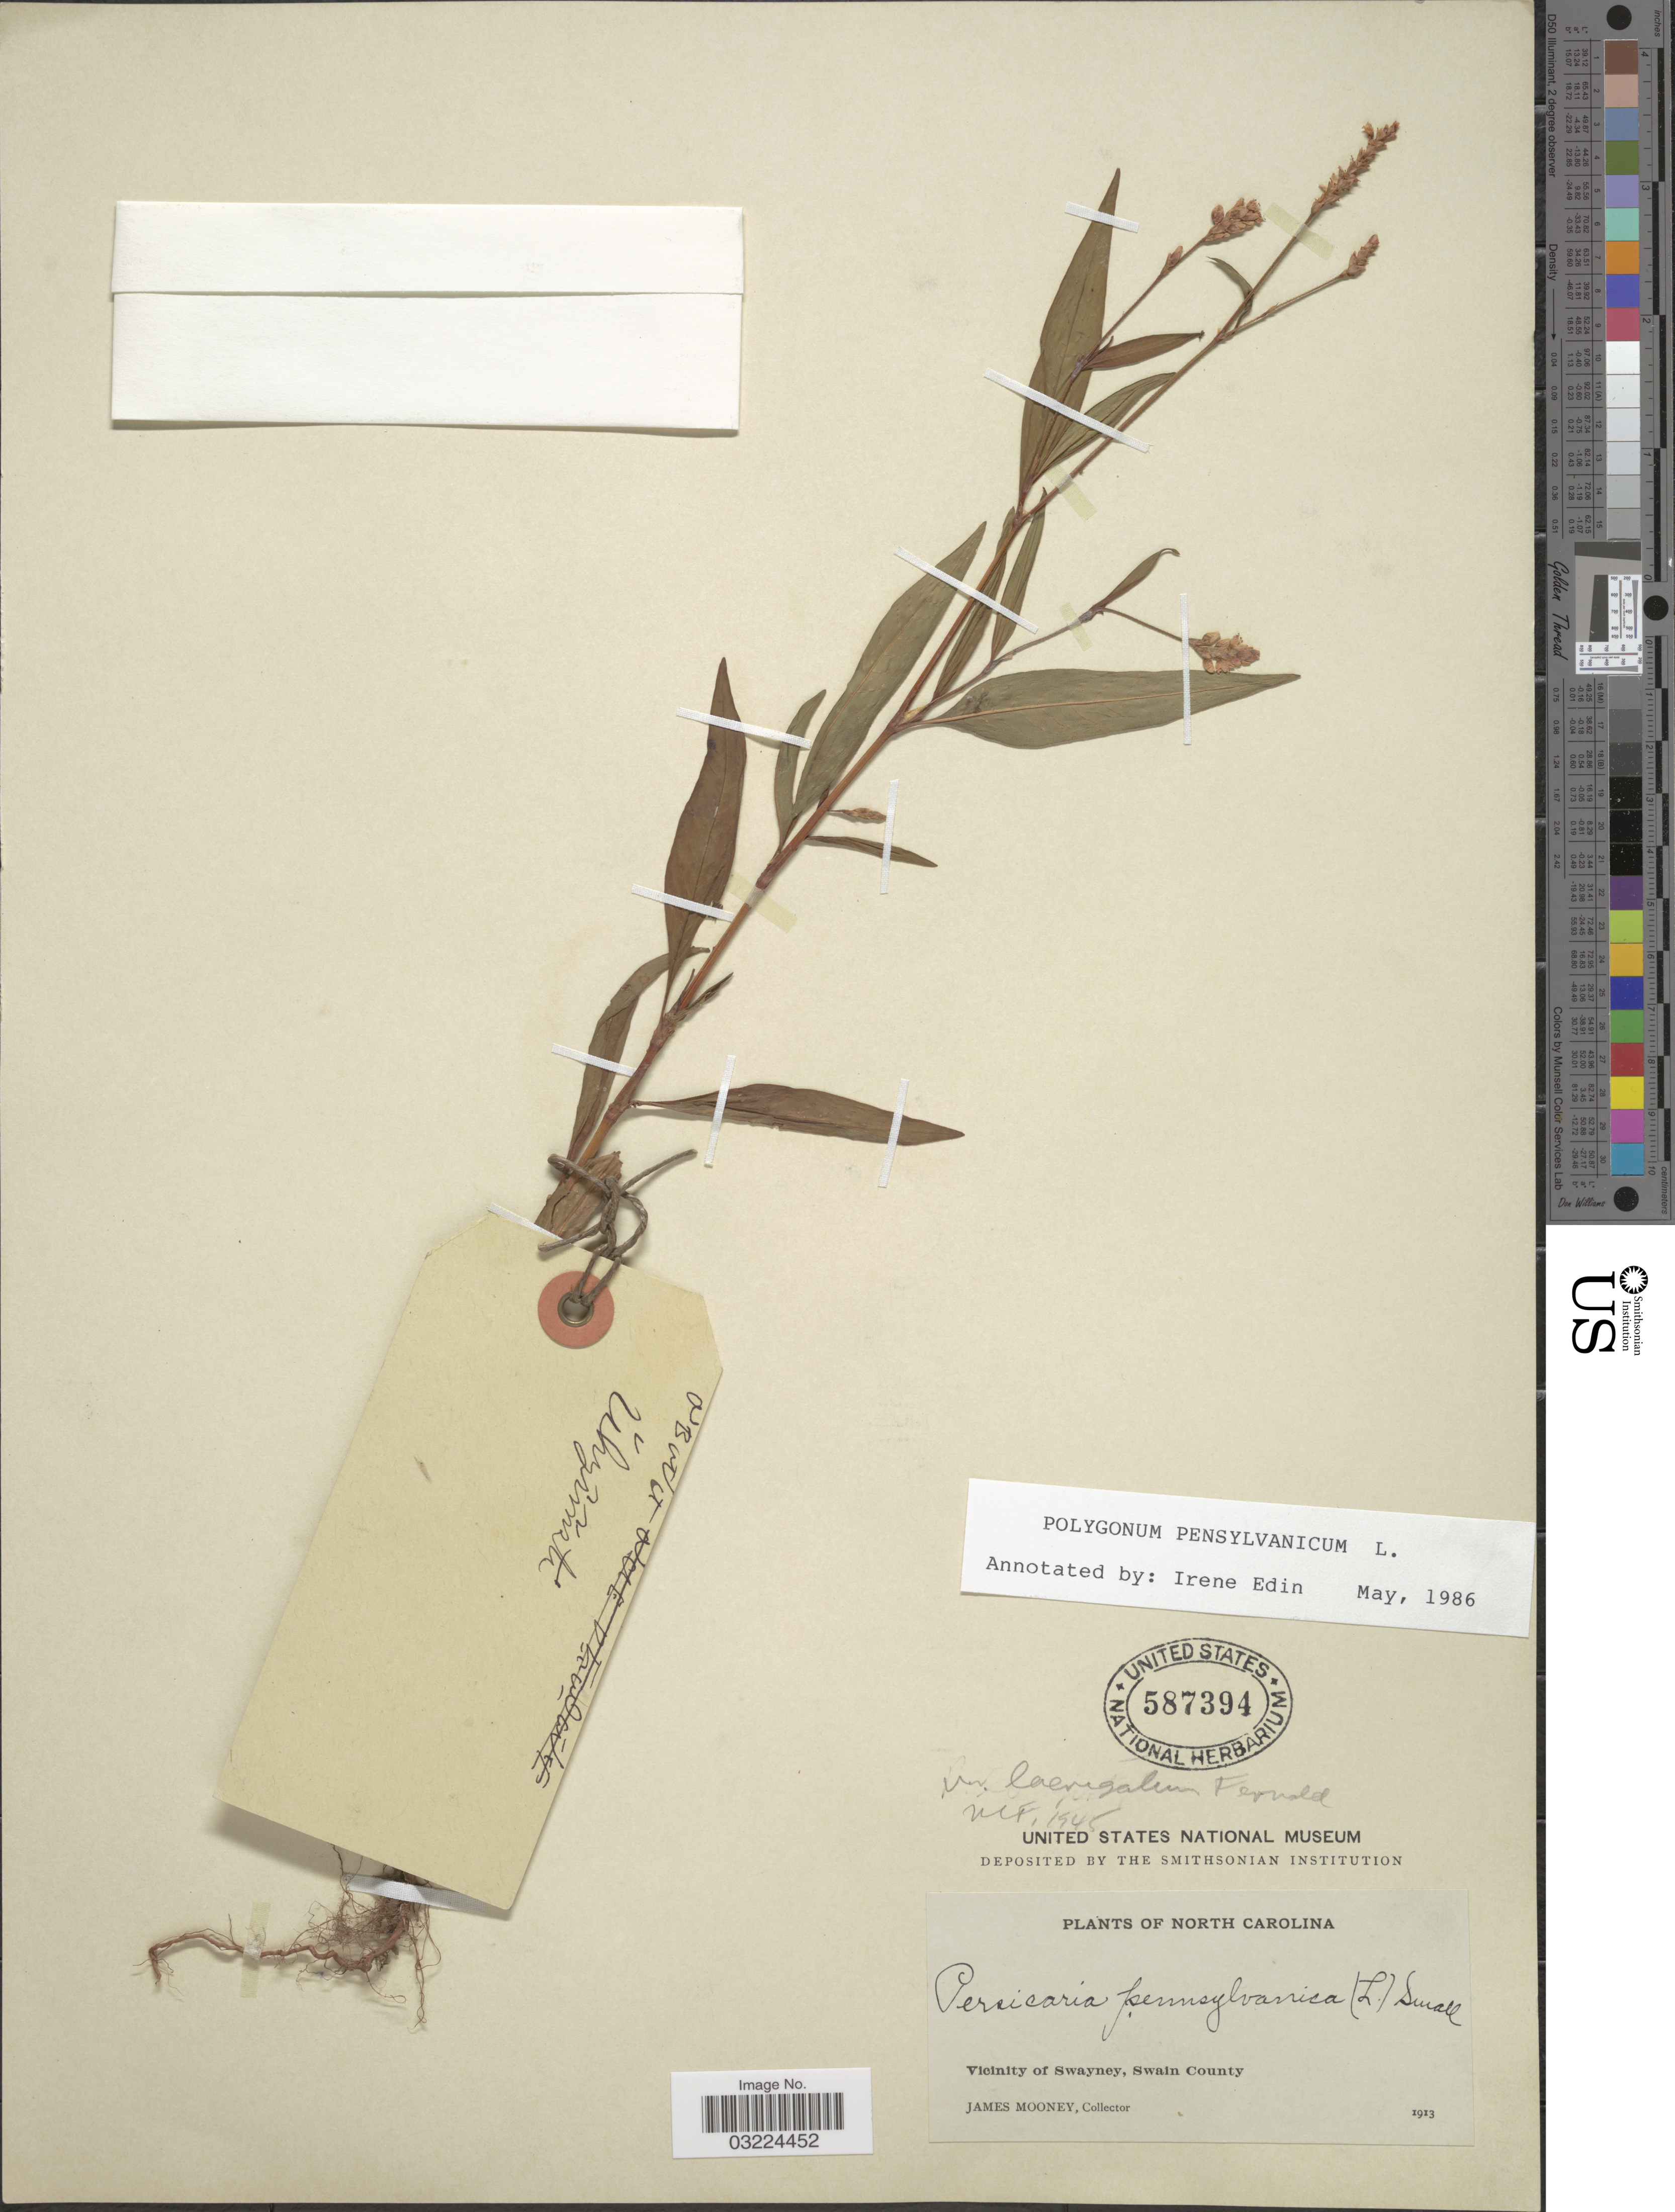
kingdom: Plantae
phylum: Tracheophyta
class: Magnoliopsida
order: Caryophyllales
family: Polygonaceae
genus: Persicaria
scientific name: Persicaria pensylvanica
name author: (L.) M. Gómez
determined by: Atha, D. E.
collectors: J. Mooney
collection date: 1913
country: United States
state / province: North Carolina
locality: Vicinity of Swayney, Swain County.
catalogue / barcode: US 587394